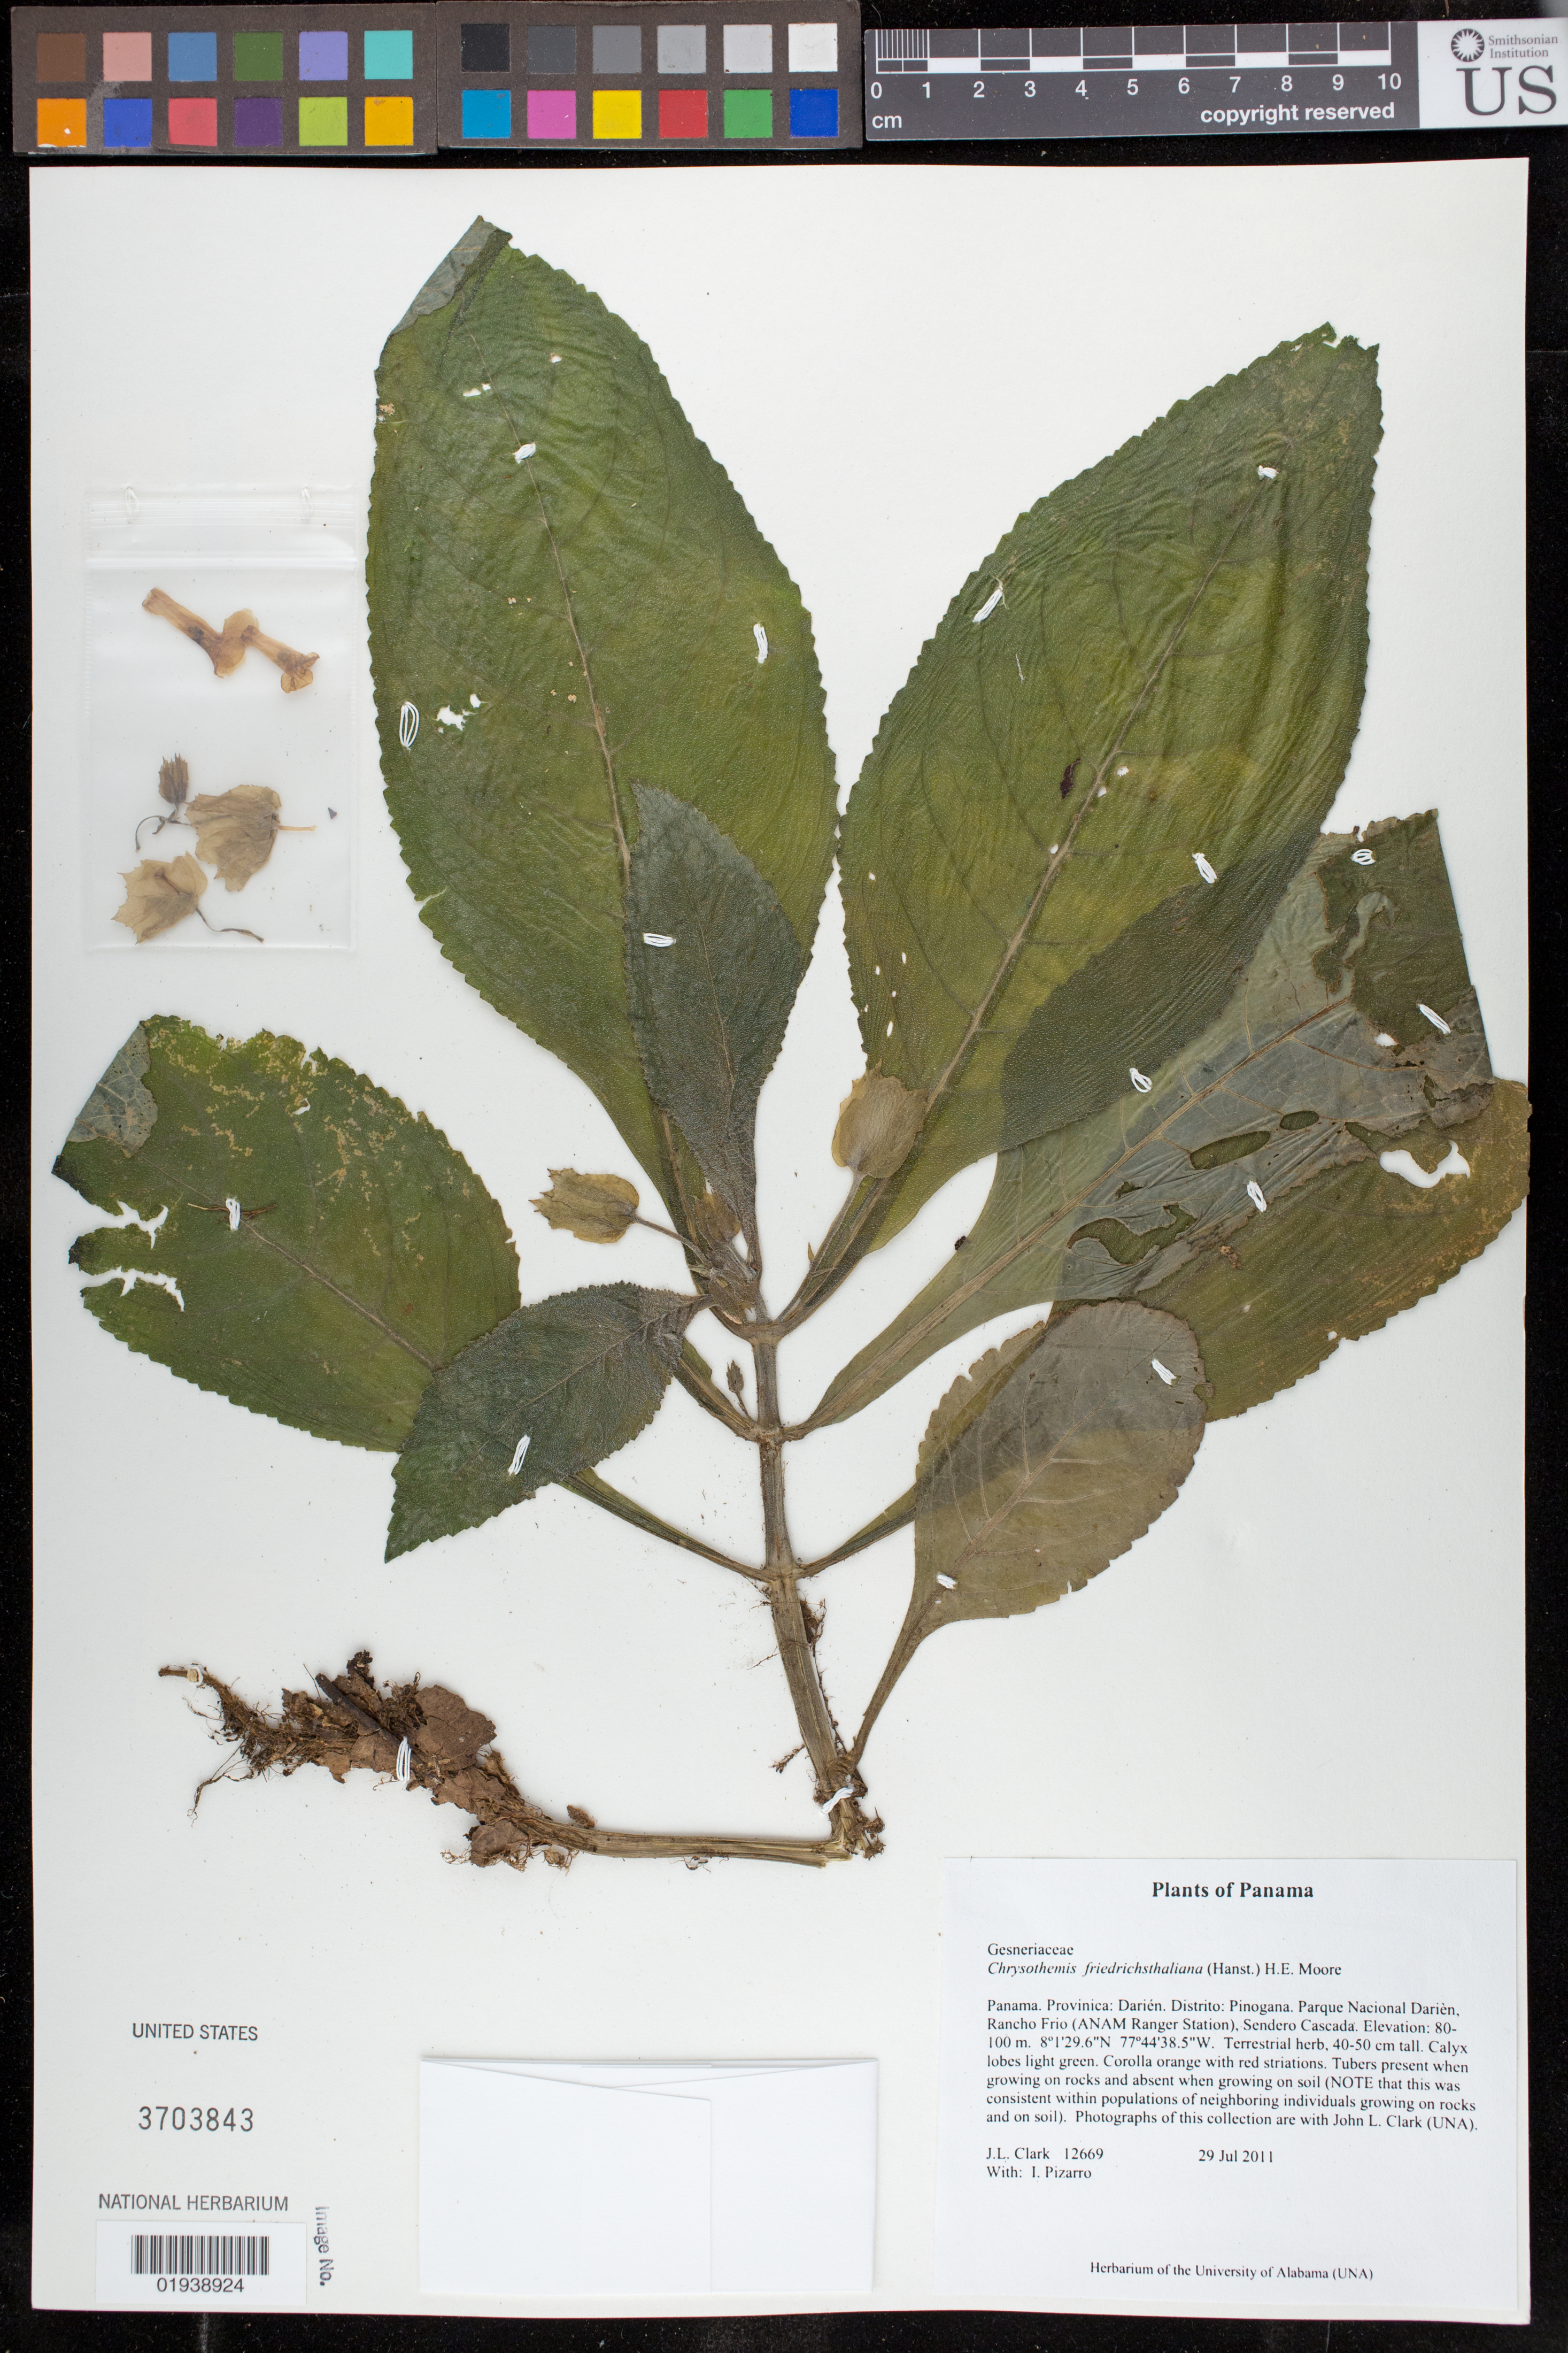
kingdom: Plantae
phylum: Tracheophyta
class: Magnoliopsida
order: Lamiales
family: Gesneriaceae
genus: Chrysothemis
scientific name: Chrysothemis friedrichsthaliana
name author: (Hanst.) H.E. Moore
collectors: J. L. Clark & I. Pizarro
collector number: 12669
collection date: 2011-07-29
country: Panama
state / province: Darién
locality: Distrito Pinogana. Parque Nacional Darién. Rancho Frio (ANAM Ranger Station), Sendero Cascada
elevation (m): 80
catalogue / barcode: US 3703843